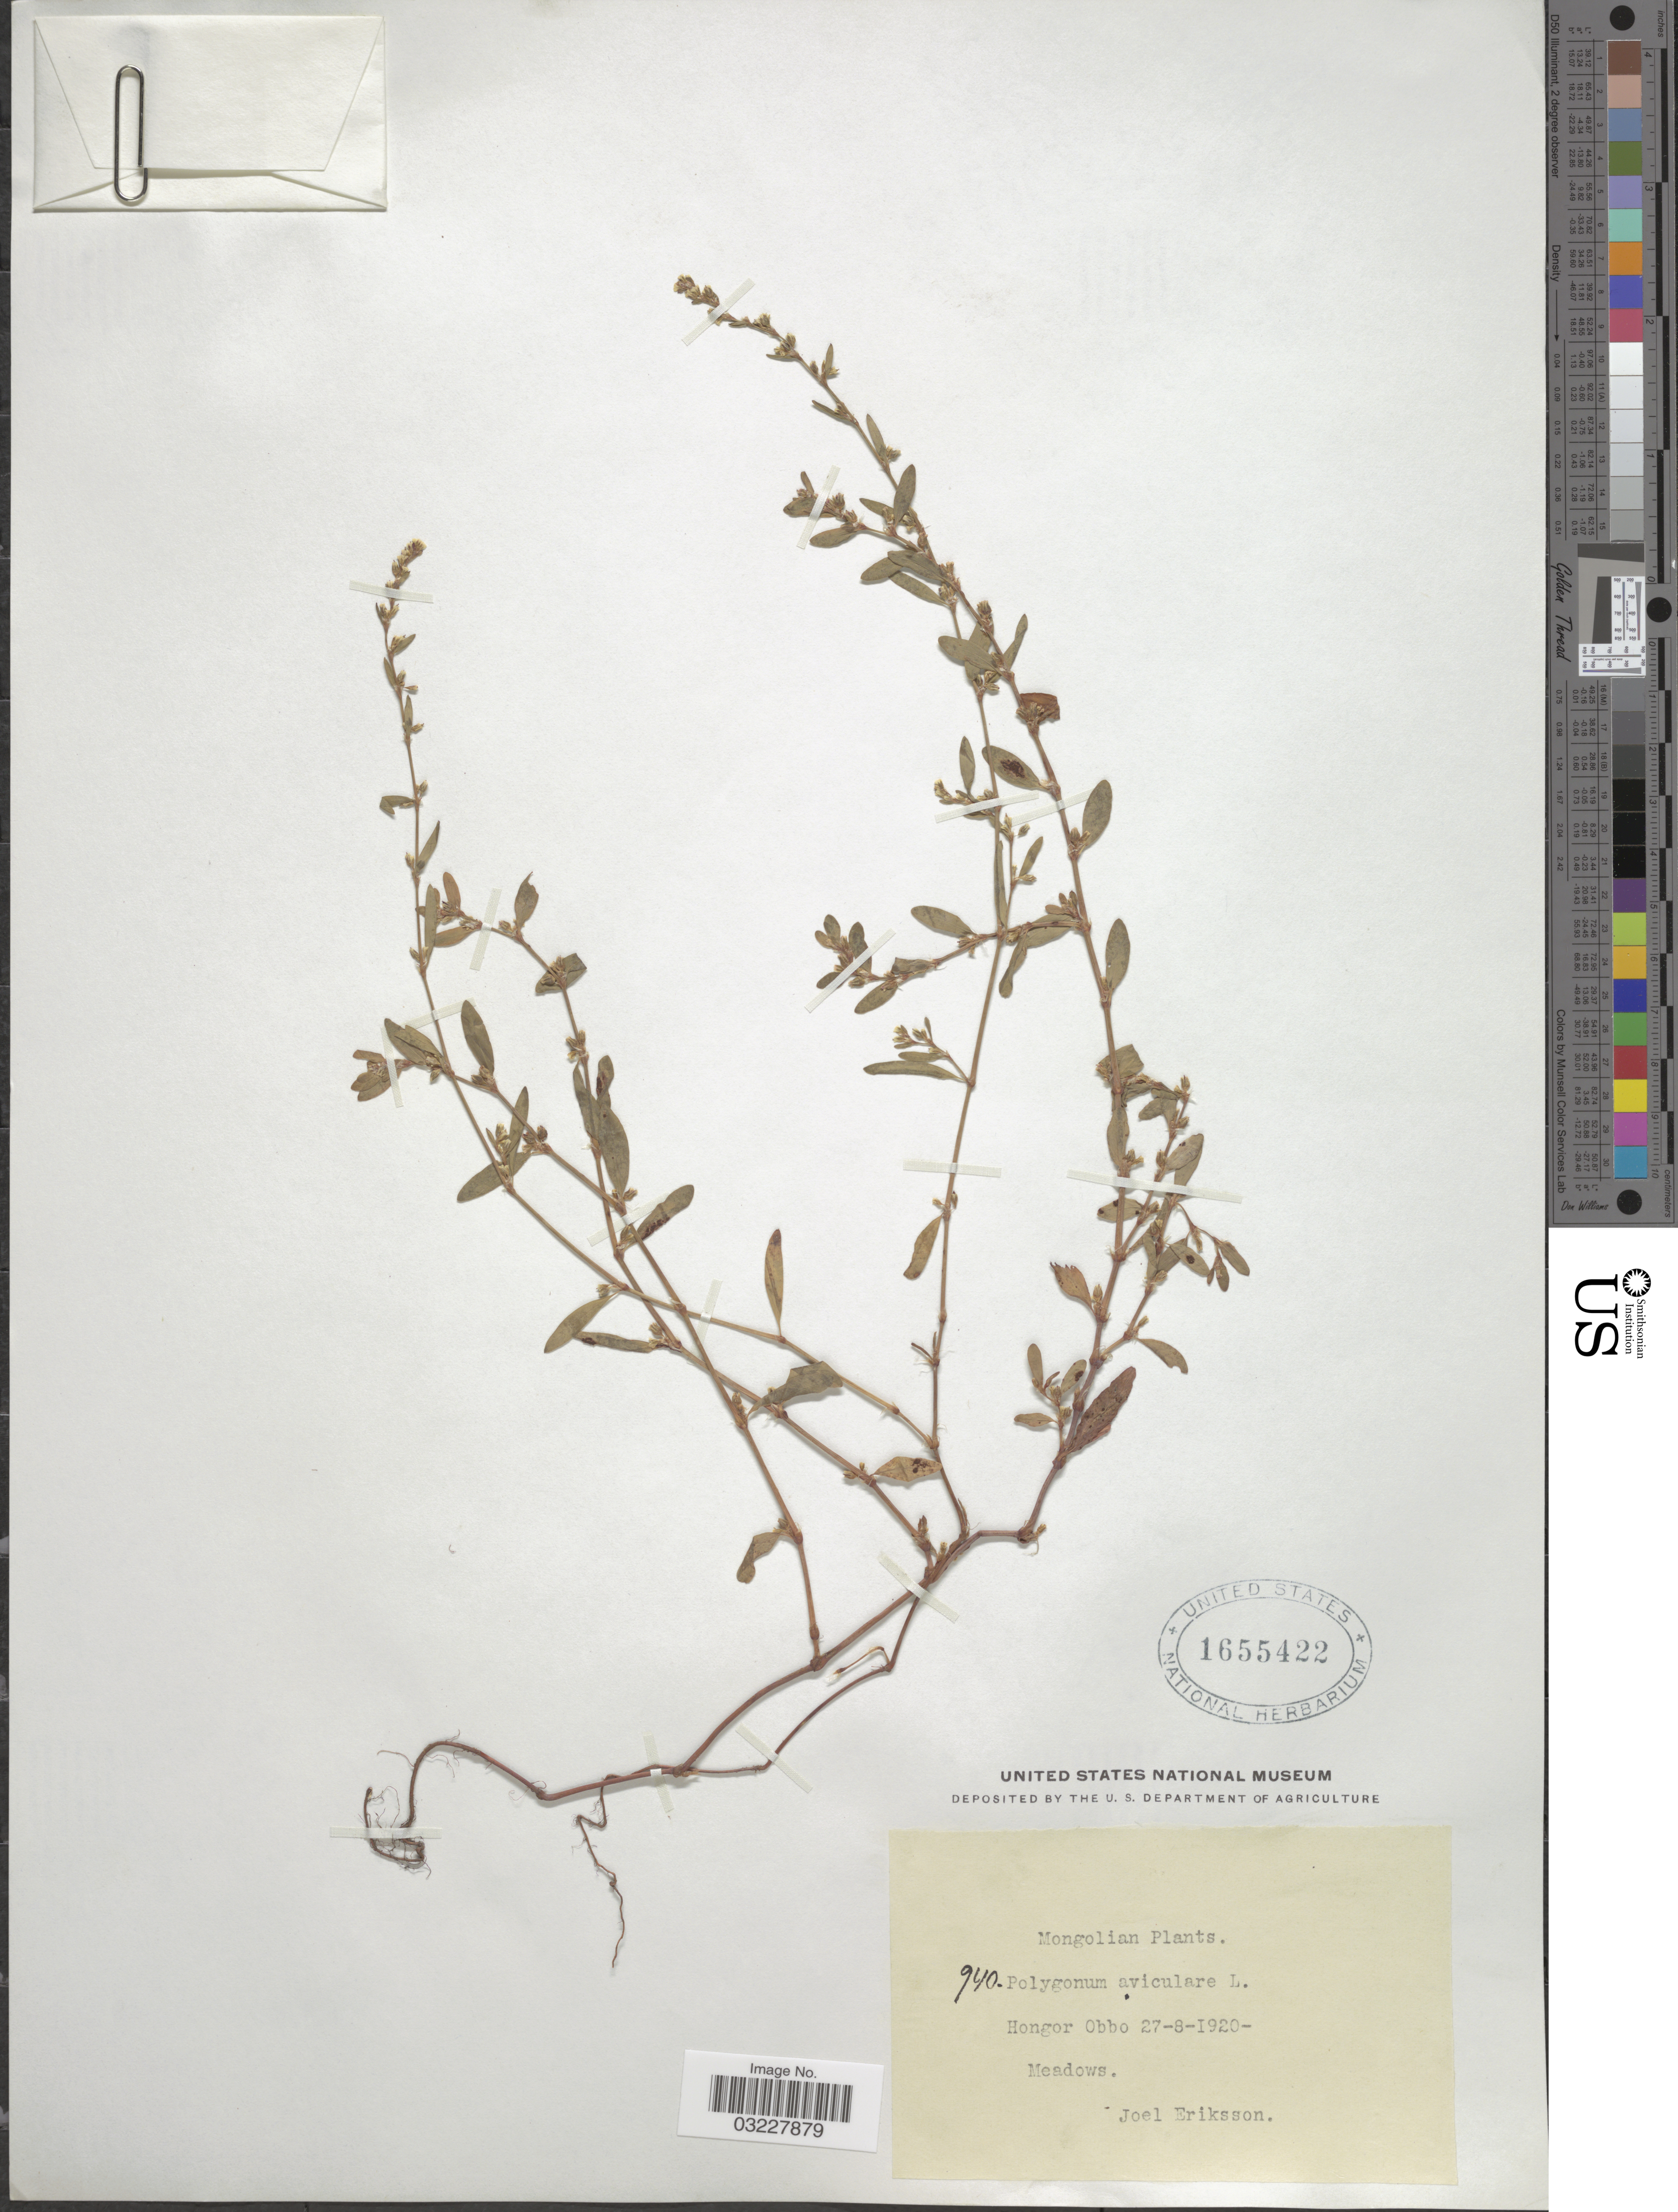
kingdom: Plantae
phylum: Tracheophyta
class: Magnoliopsida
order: Caryophyllales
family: Polygonaceae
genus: Polygonum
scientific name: Polygonum aviculare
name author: L.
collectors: J. Eriksson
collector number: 940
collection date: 1920-08-27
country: Mongolia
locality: Hongor Obbo.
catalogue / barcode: US 1655422